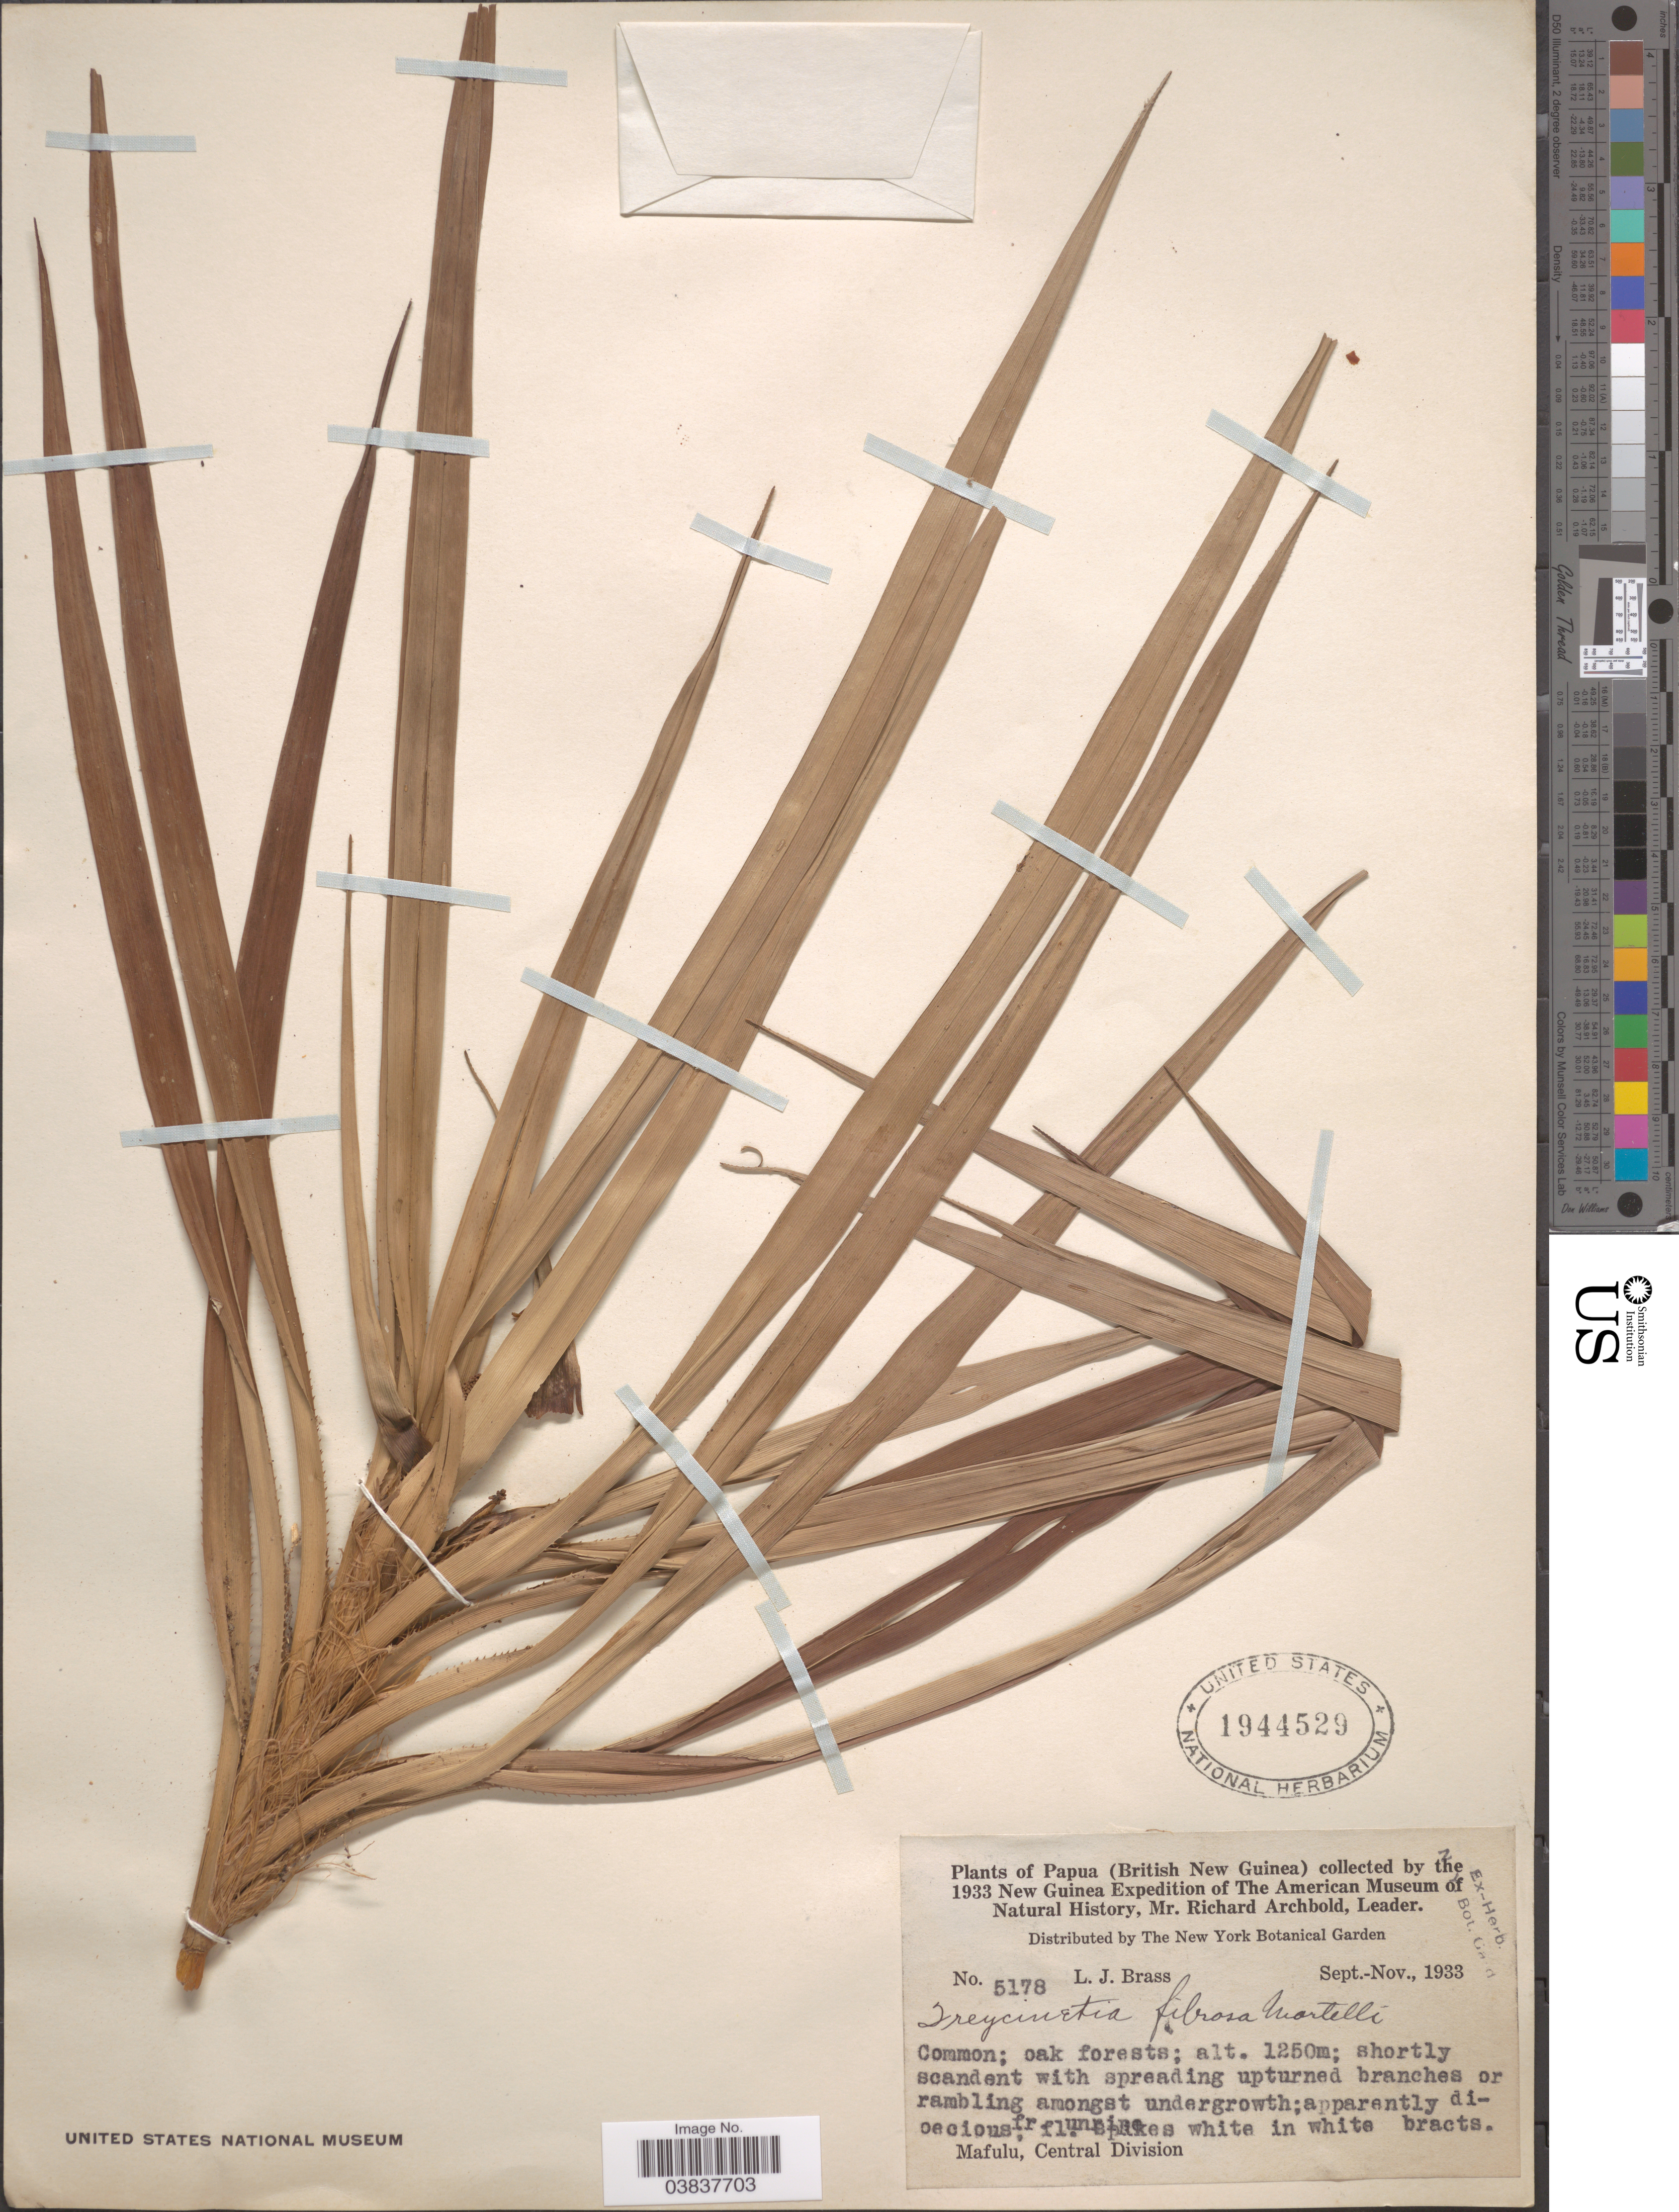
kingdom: Plantae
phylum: Tracheophyta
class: Liliopsida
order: Pandanales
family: Pandanaceae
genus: Freycinetia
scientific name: Freycinetia fibrosa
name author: Martelli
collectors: L. J. Brass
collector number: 5178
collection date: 1933-09/1933-11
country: Papua New Guinea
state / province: Central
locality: British New Guinea. Mafulu, Central Division.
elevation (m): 1250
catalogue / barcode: US 1944529